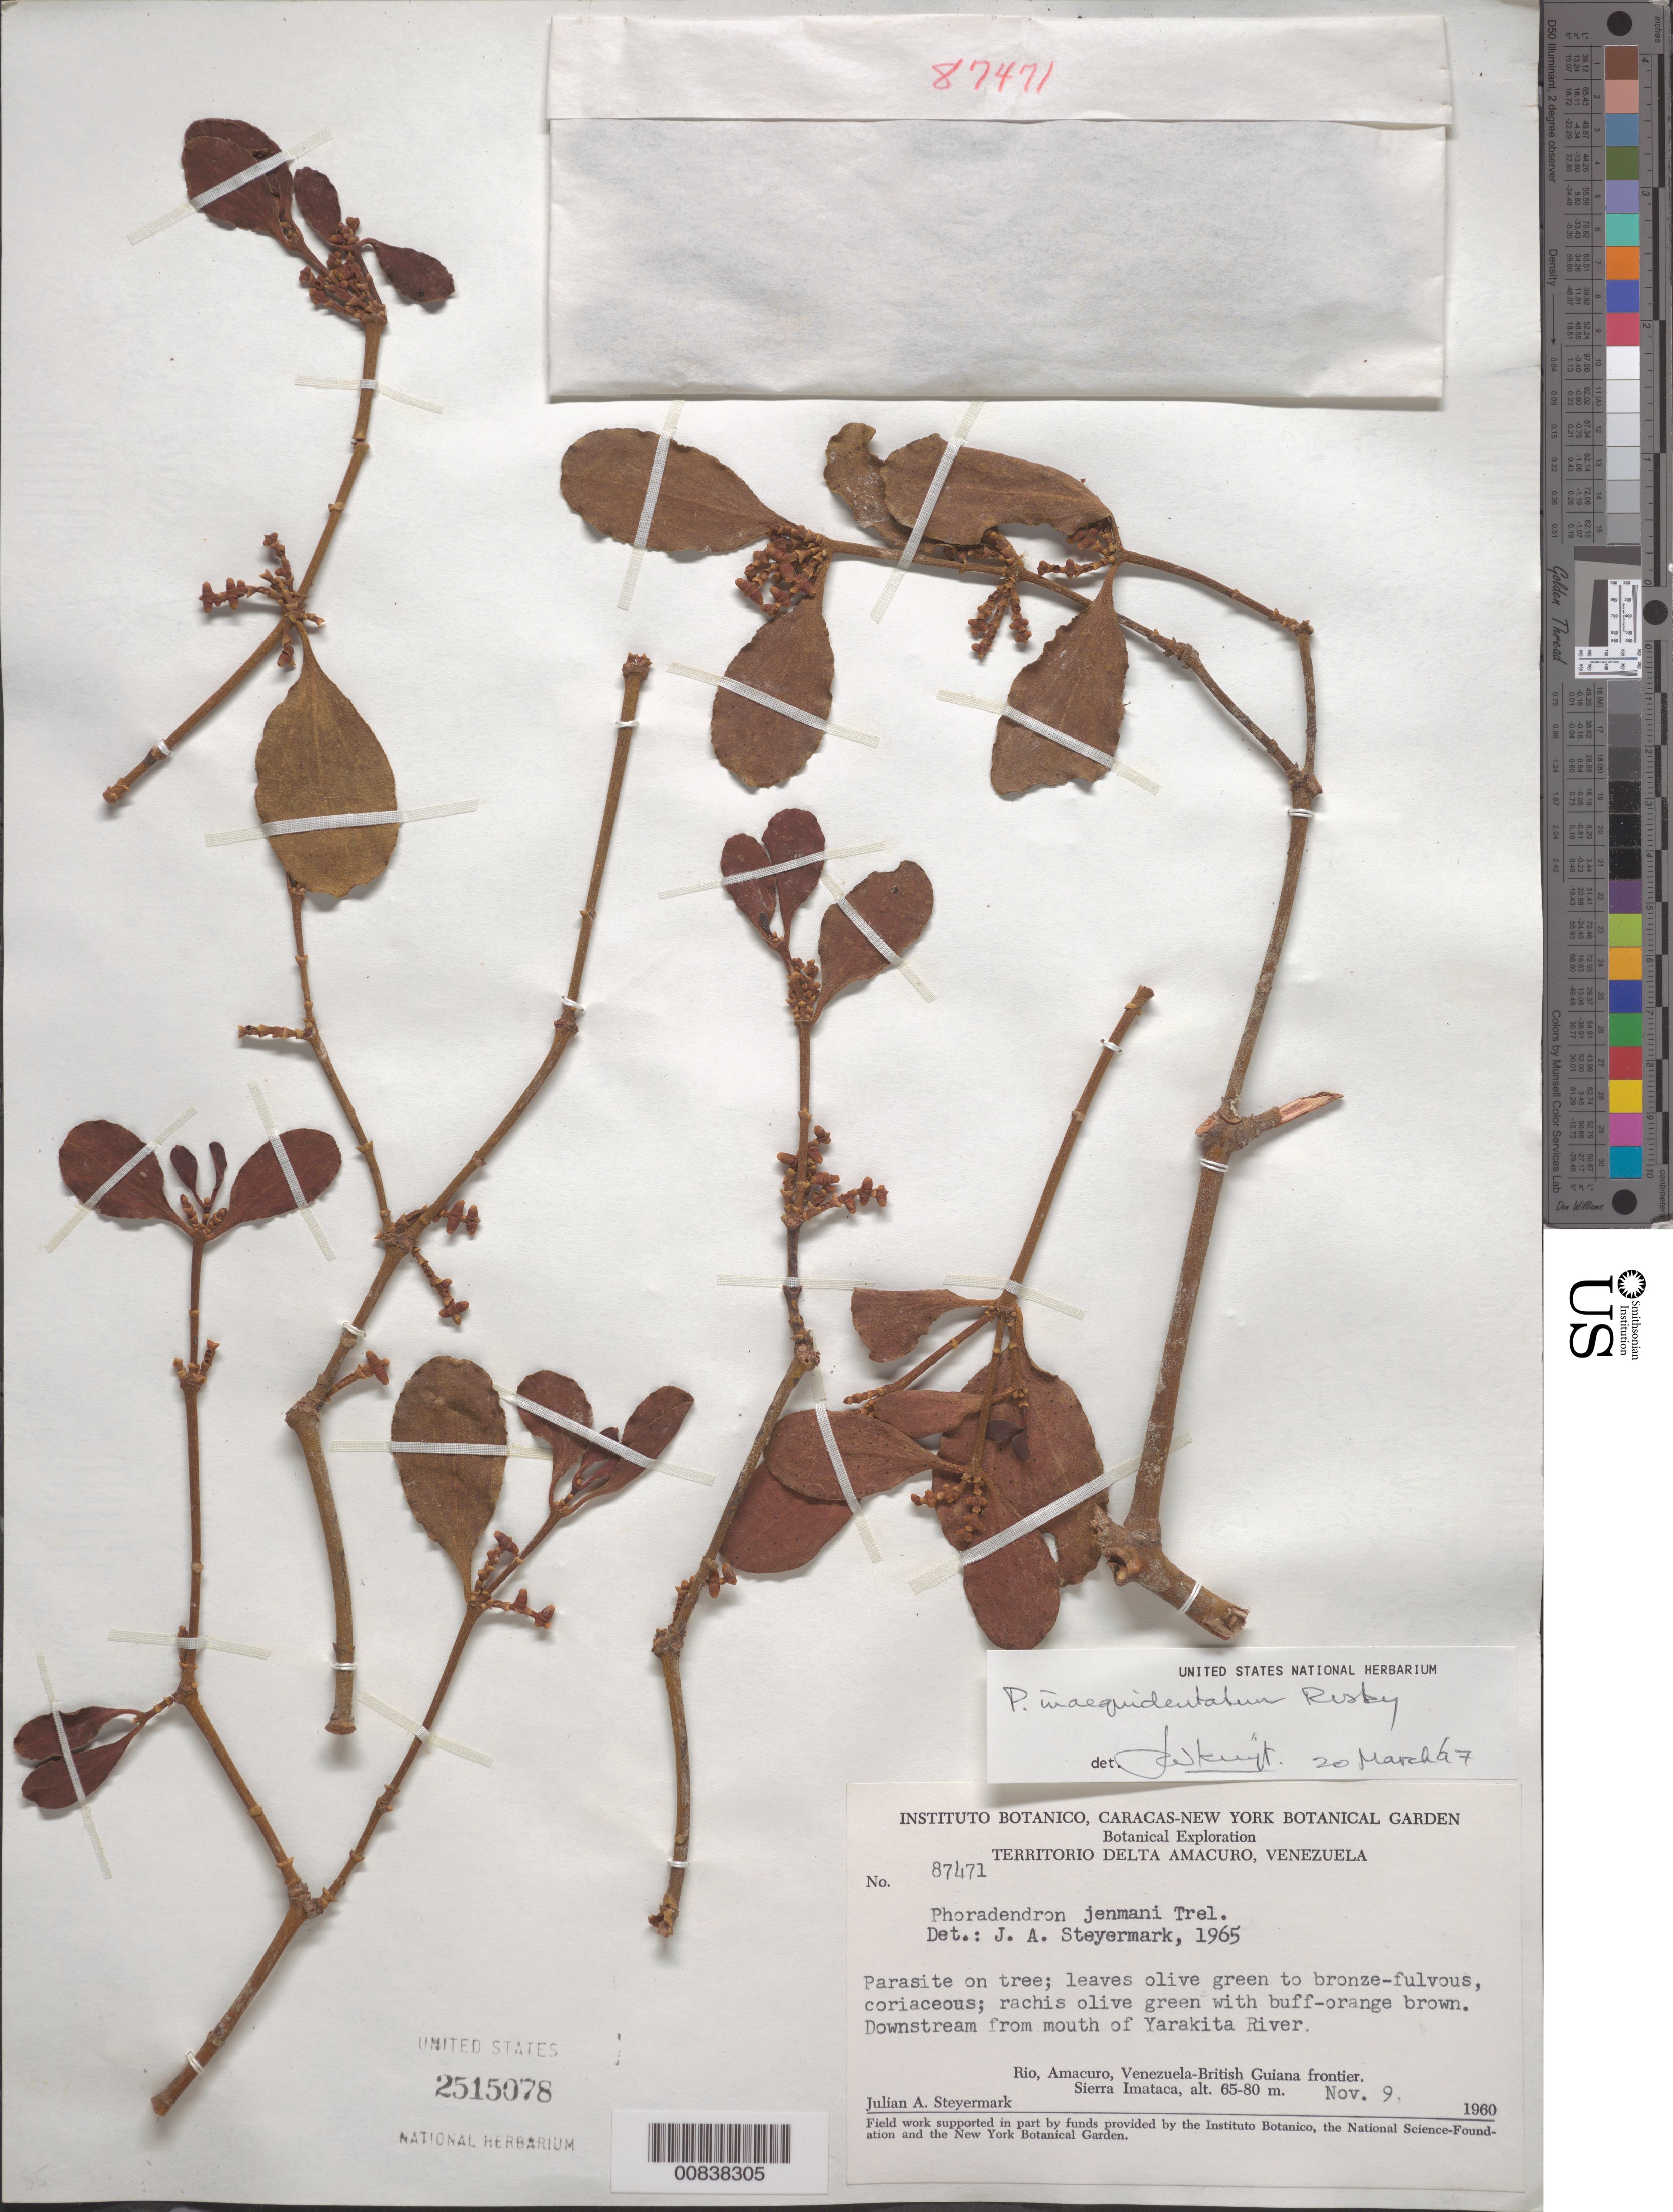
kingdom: Plantae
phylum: Tracheophyta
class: Magnoliopsida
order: Santalales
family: Viscaceae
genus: Phoradendron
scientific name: Phoradendron inaequidentatum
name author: Rusby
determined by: Kuijt, Job, (CANADA)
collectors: J. Steyermark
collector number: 87471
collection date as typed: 9-Nov-60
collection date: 1960-11-09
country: Venezuela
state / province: Delta Amacuro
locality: Rio Amacuro, Sierra Imataca, Venezuela-Guyana border; downstream from mouth of Yarakita River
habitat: On tree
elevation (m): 65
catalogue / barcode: US 2515078